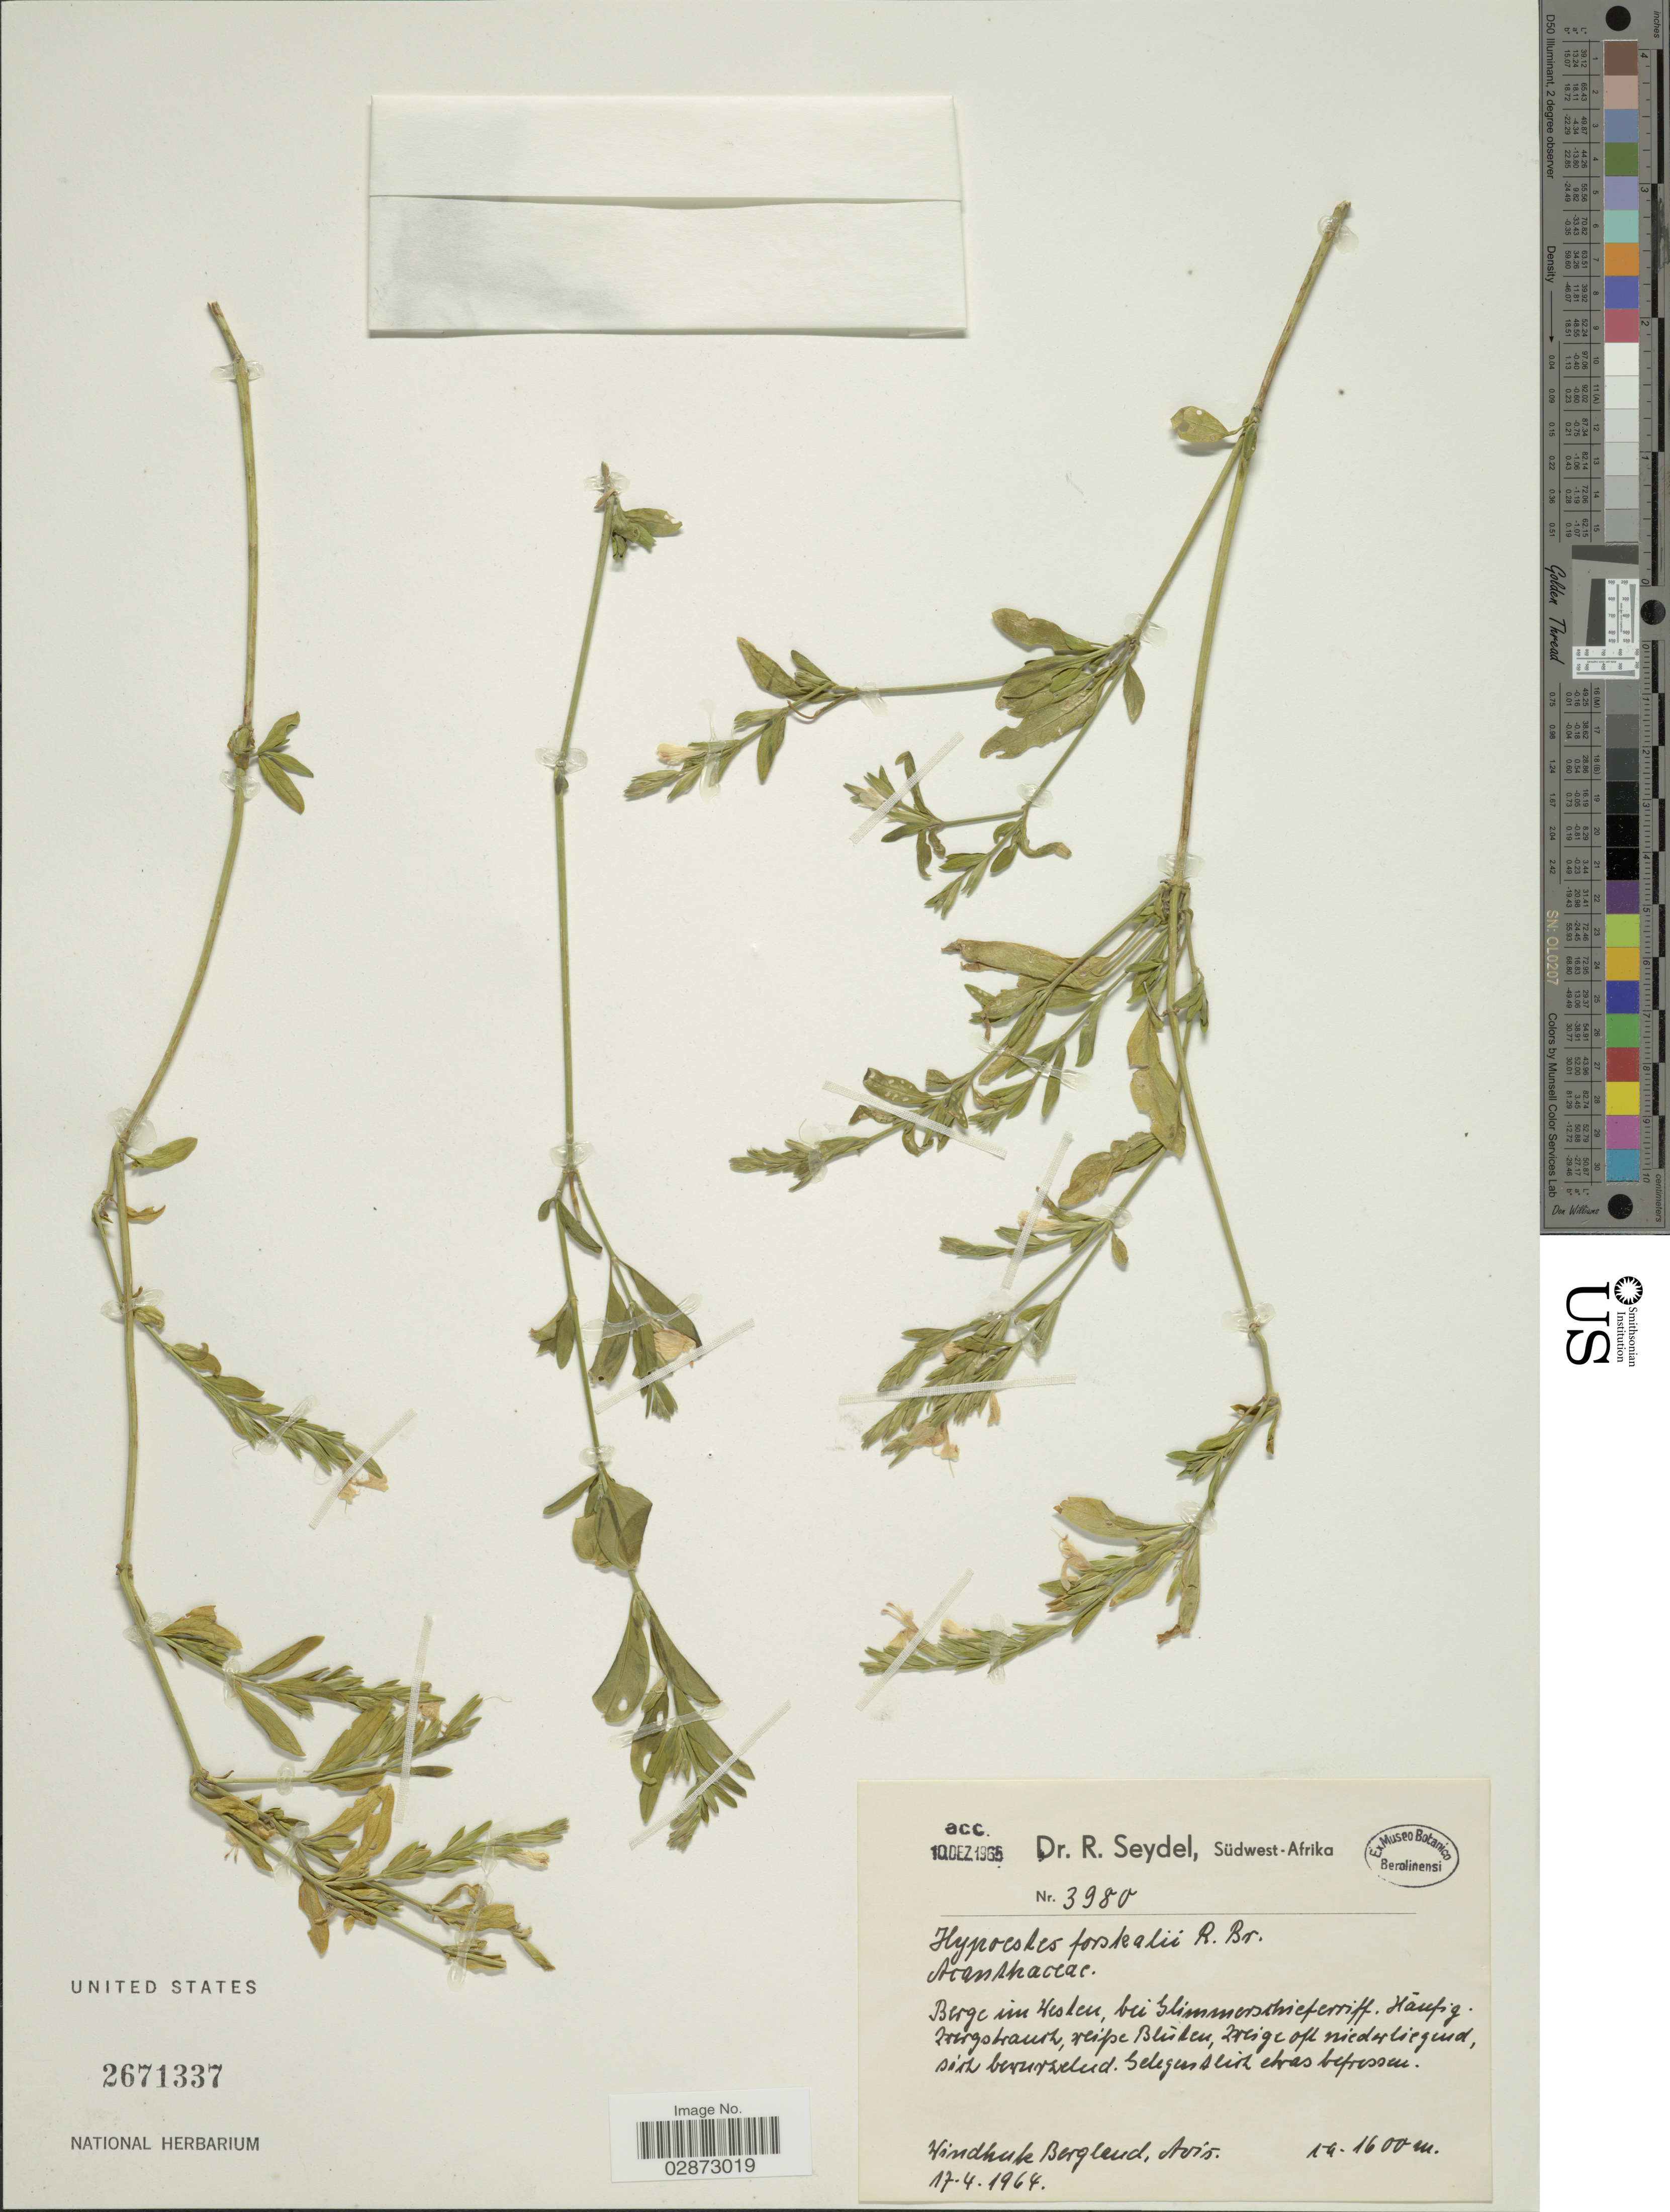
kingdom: Plantae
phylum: Tracheophyta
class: Magnoliopsida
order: Lamiales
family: Acanthaceae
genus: Hypoestes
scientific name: Hypoestes forsskaolii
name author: (Vahl) R. Br.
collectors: R. Seydel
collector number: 3980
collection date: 1964-04-17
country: Namibia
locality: Südwest-Afrika. Windhuk Bergland, Avis.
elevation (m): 1600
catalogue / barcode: US 2671337